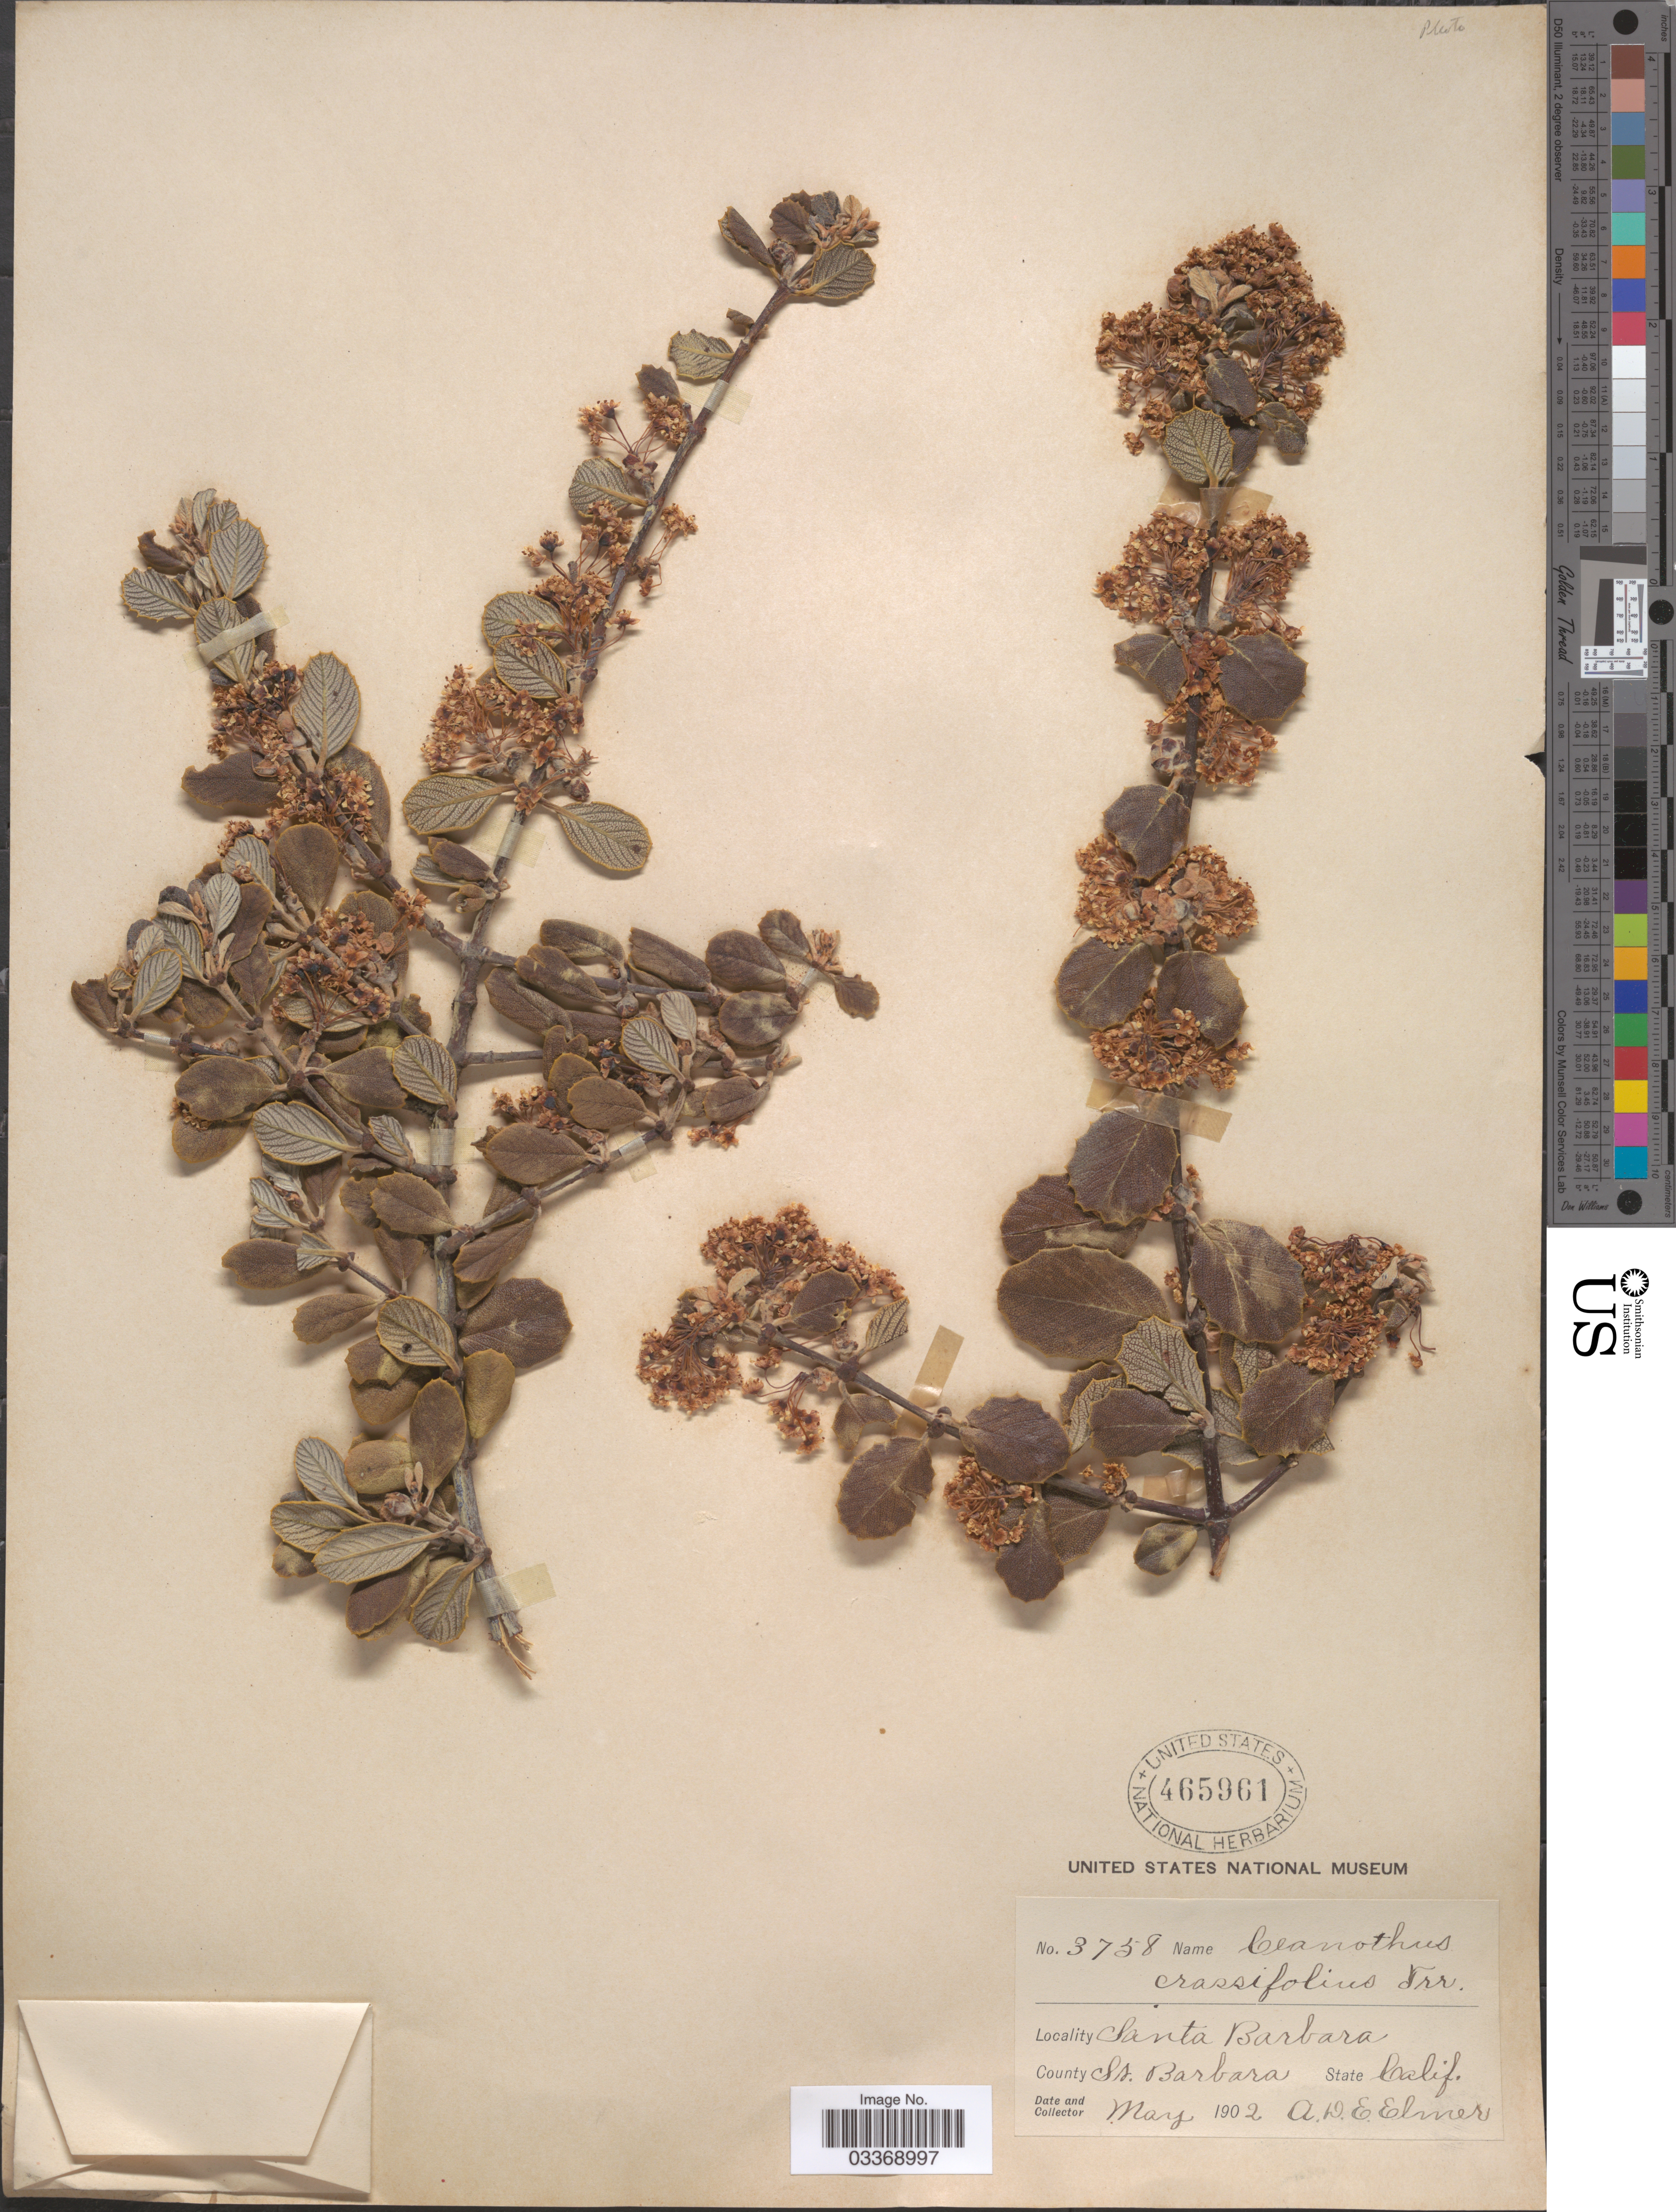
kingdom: Plantae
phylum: Tracheophyta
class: Magnoliopsida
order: Rosales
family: Rhamnaceae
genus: Ceanothus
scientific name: Ceanothus crassifolius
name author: Torr.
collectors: A. D. E. Elmer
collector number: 3758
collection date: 1902-05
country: United States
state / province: California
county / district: Santa Barbara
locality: Santa Barbara. County St. Barbara.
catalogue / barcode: US 465961